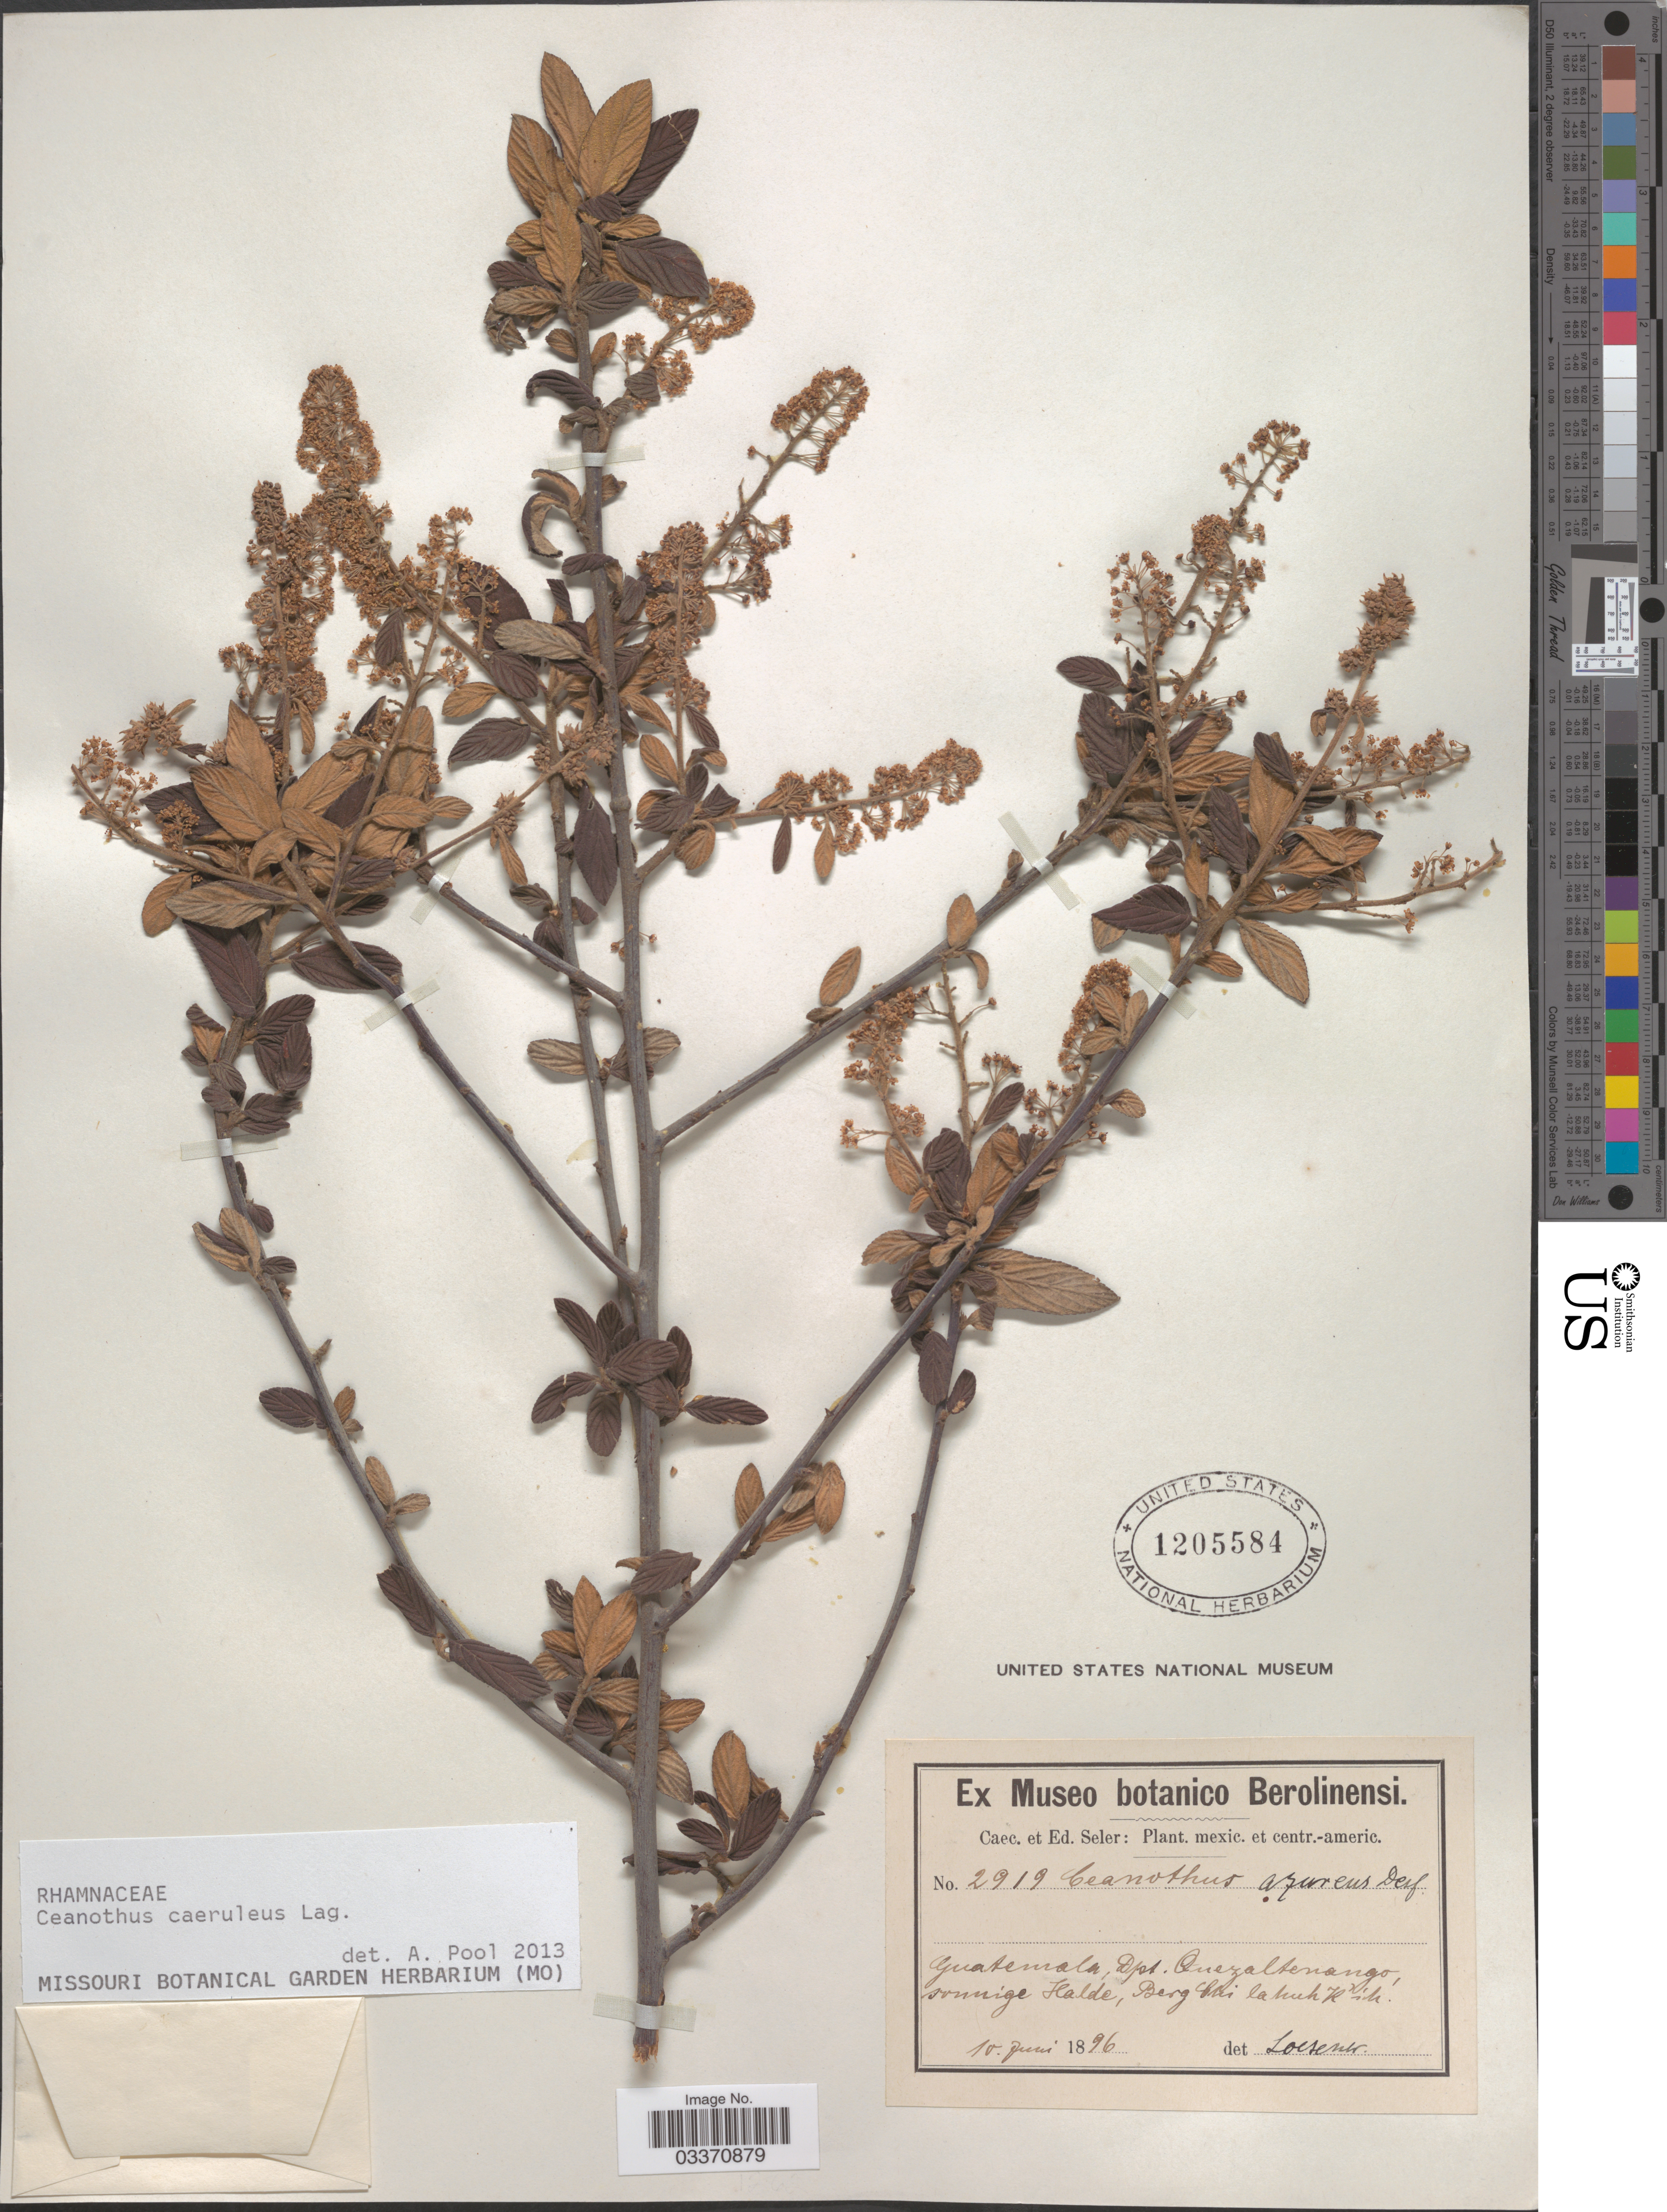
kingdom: Plantae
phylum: Tracheophyta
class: Magnoliopsida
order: Rosales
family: Rhamnaceae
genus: Ceanothus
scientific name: Ceanothus caeruleus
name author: Lag.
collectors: ex Caec. et Ed Seler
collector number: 2919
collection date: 1896-06-10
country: Guatemala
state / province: Quetzaltenango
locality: Dpt. Quezaltenango, sonnige Halde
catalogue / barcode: US 1205584